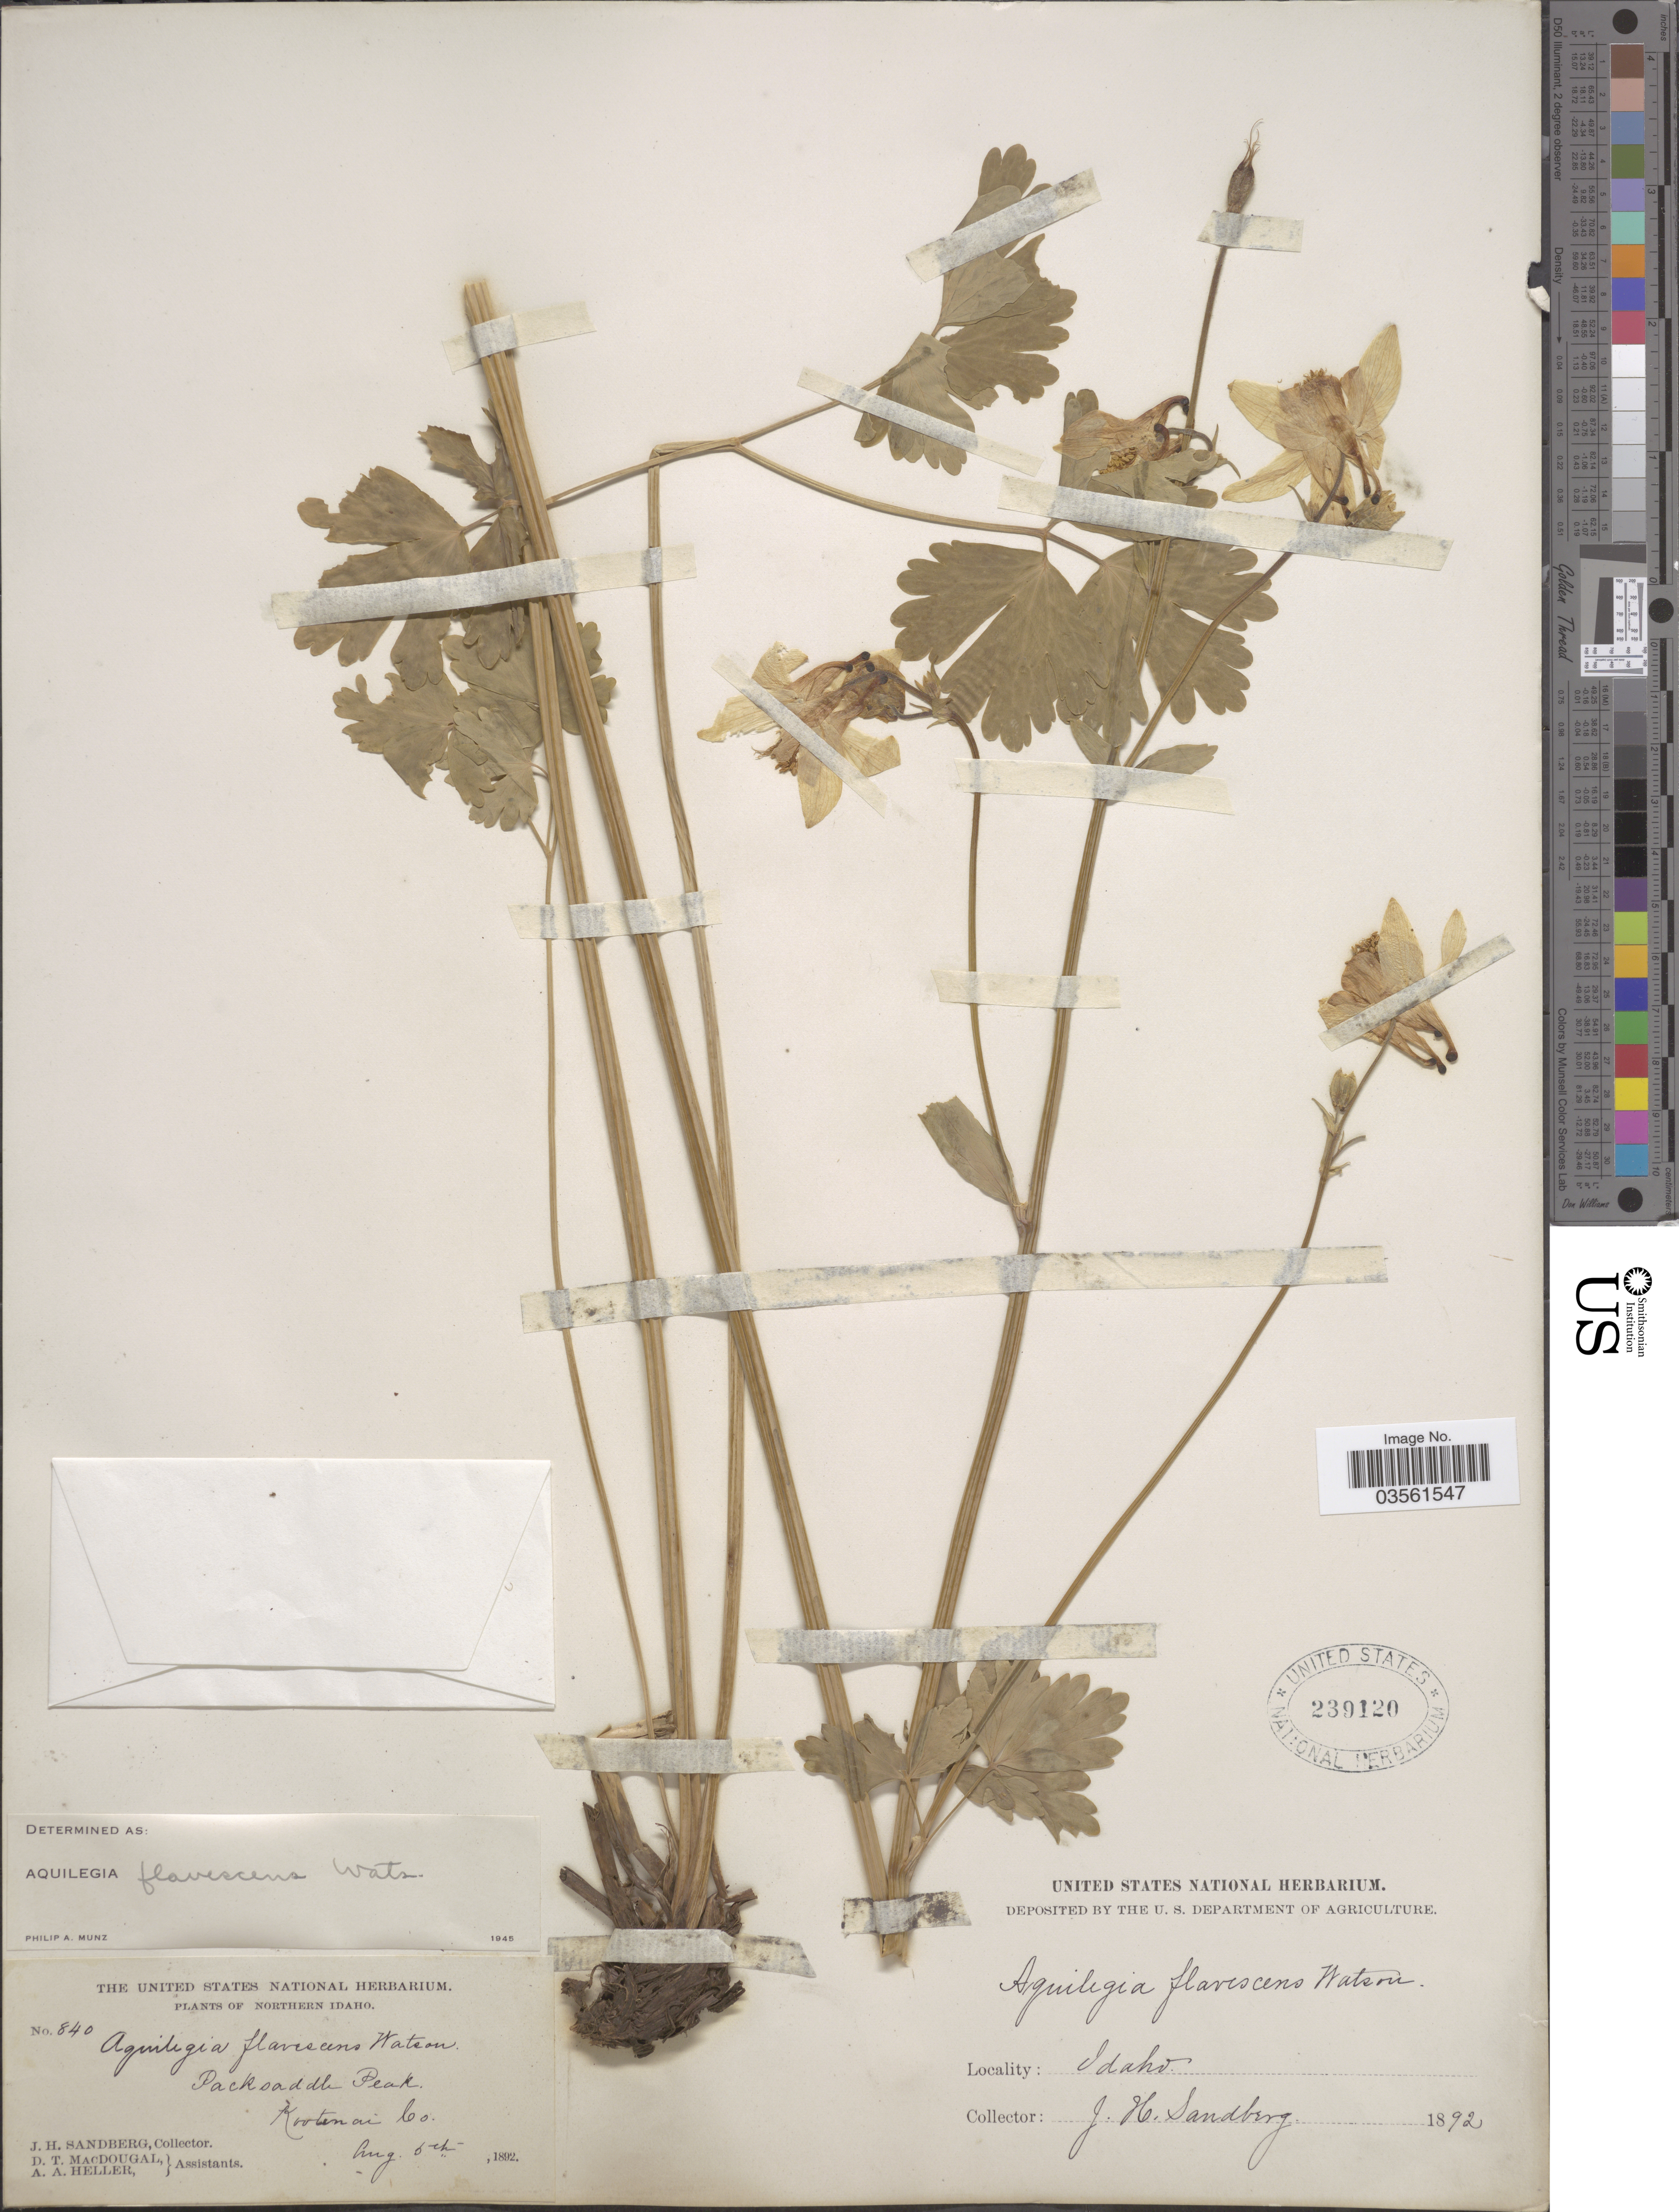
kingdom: Plantae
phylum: Tracheophyta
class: Magnoliopsida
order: Ranunculales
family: Ranunculaceae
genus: Aquilegia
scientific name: Aquilegia flavescens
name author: S. Watson in C. King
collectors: J. H. Sandberg, D. T. MacDougal & A. A. Heller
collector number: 840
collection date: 1892-08-05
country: United States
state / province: Idaho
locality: Northern Idaho. Packsaddle Peak. Kootenai Co.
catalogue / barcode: US 239120